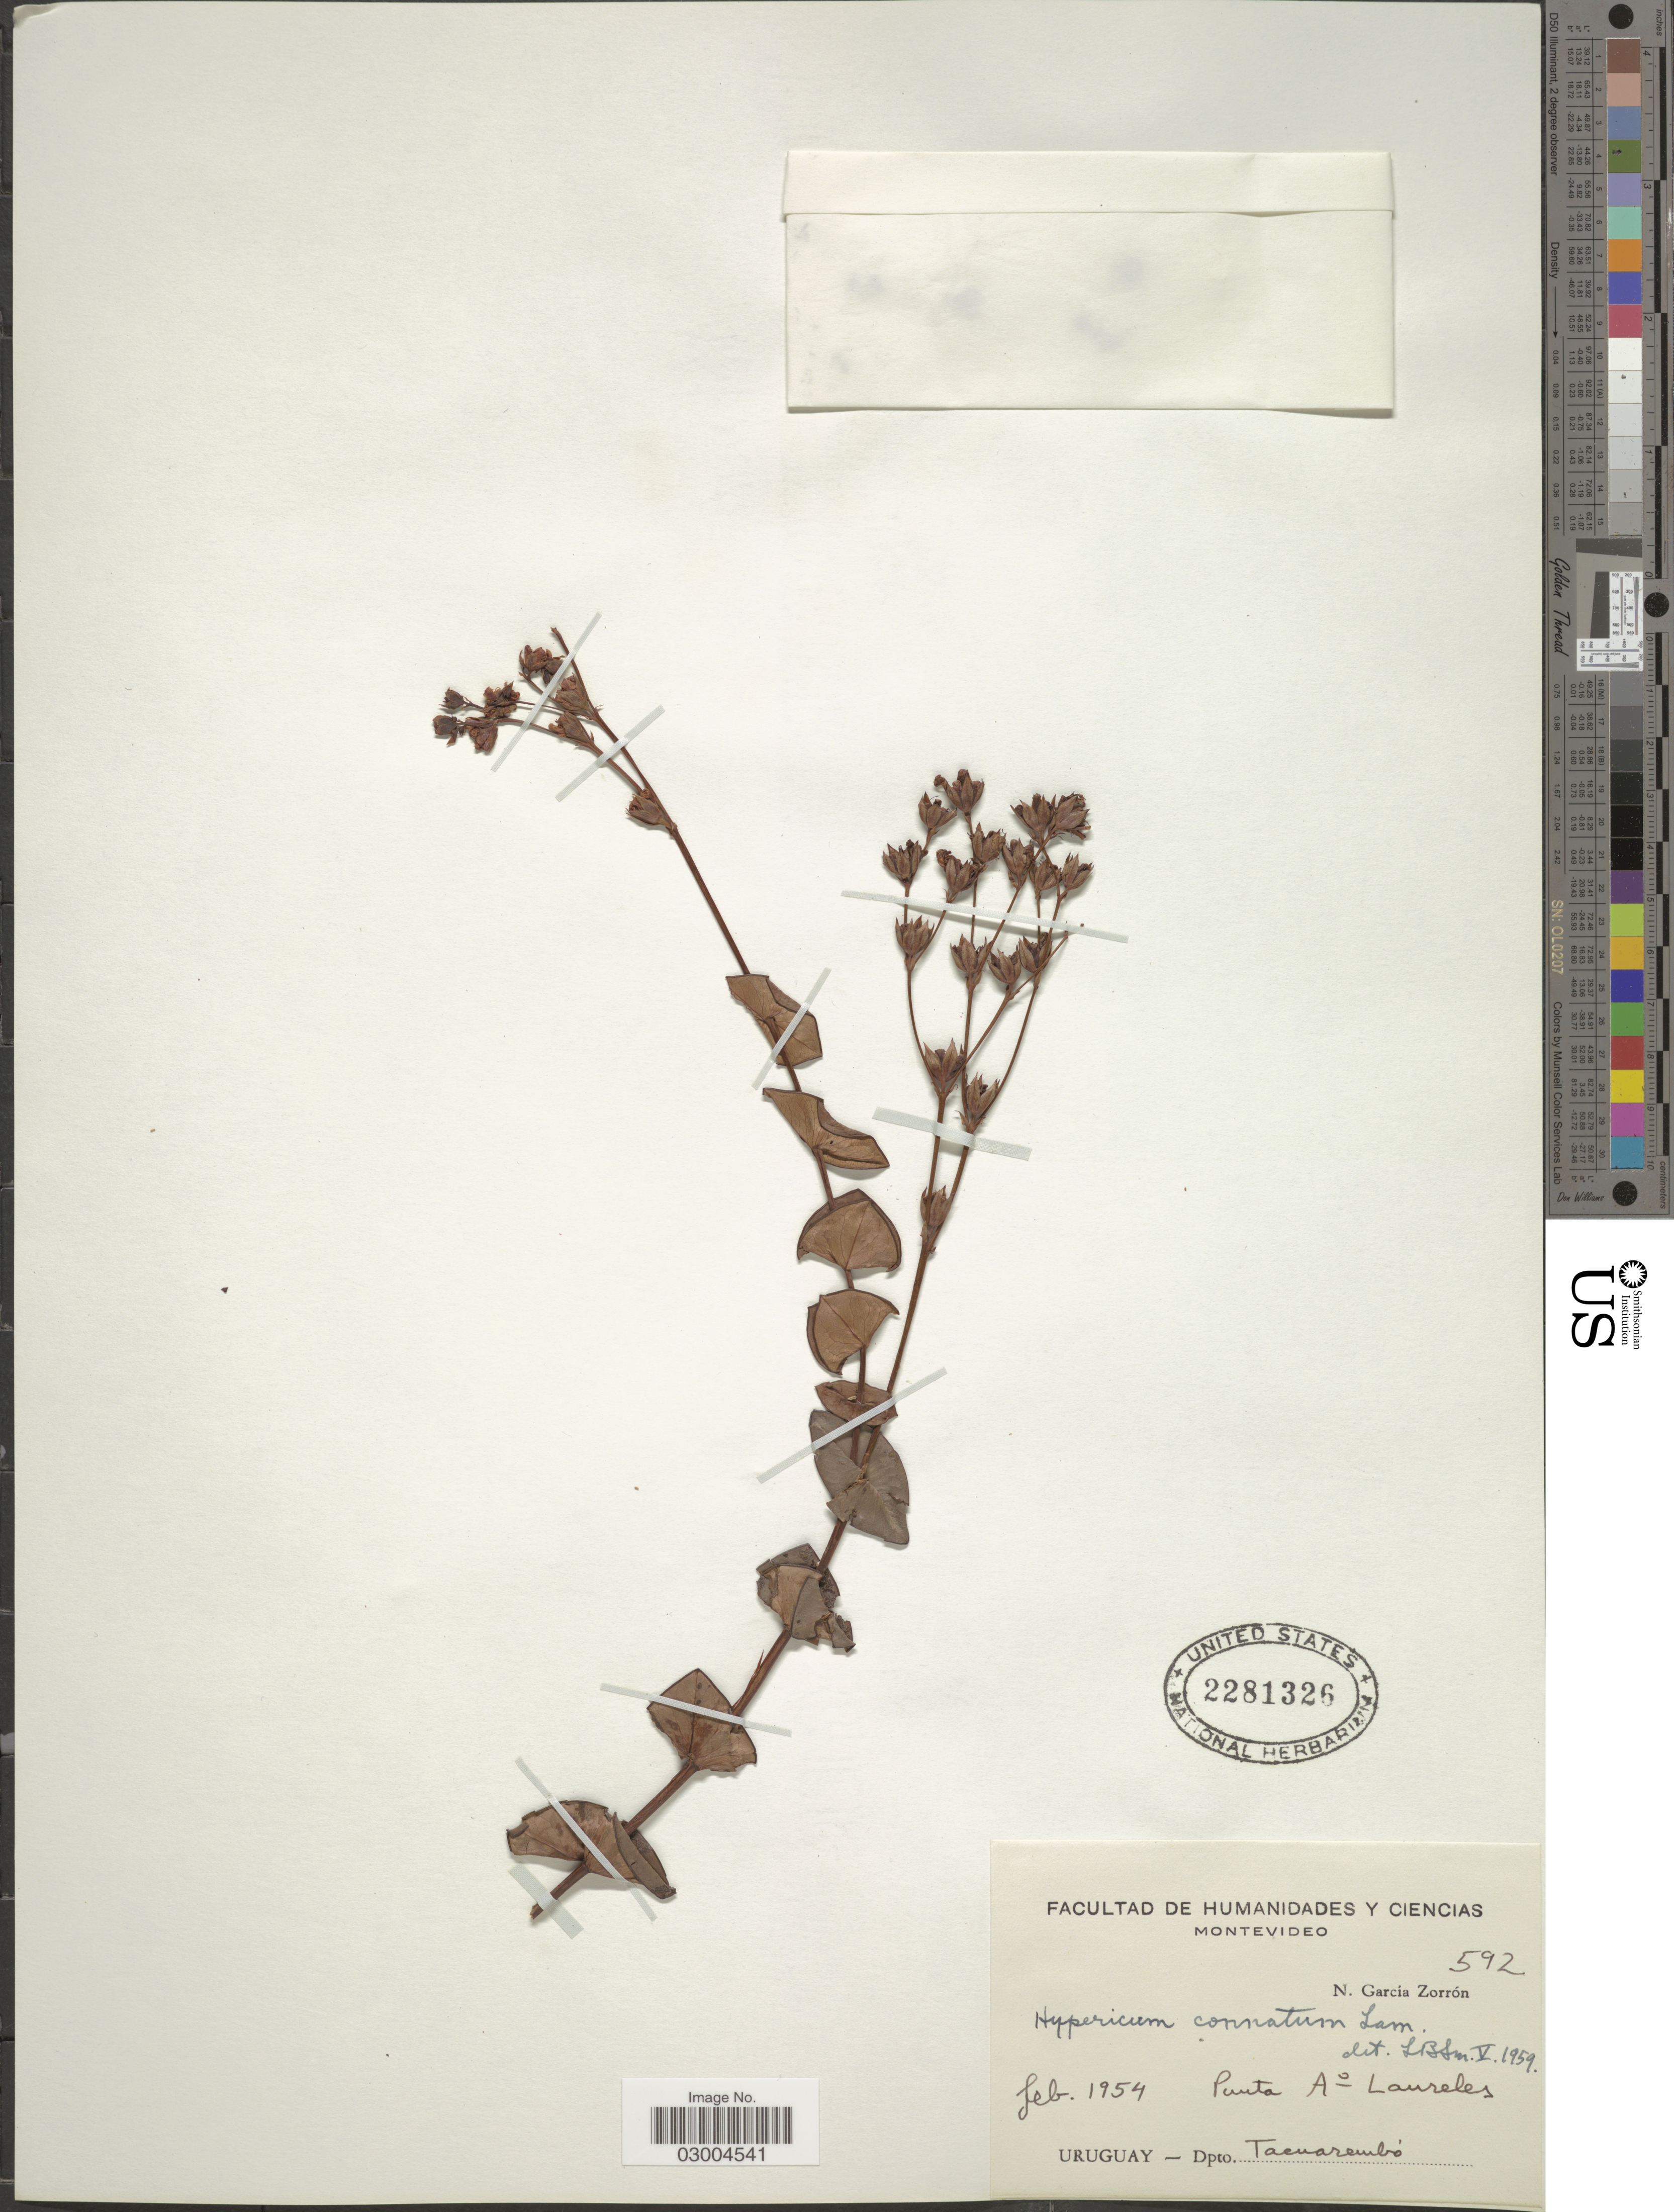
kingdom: Plantae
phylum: Tracheophyta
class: Magnoliopsida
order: Malpighiales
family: Hypericaceae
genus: Hypericum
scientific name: Hypericum connatum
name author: Lam.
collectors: N. Garcia Zorron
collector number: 592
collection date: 1954-02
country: Uruguay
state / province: Tacuarembó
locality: Punta Aº Laureles. Dpto. Tacuarembó.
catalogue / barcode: US 2281326